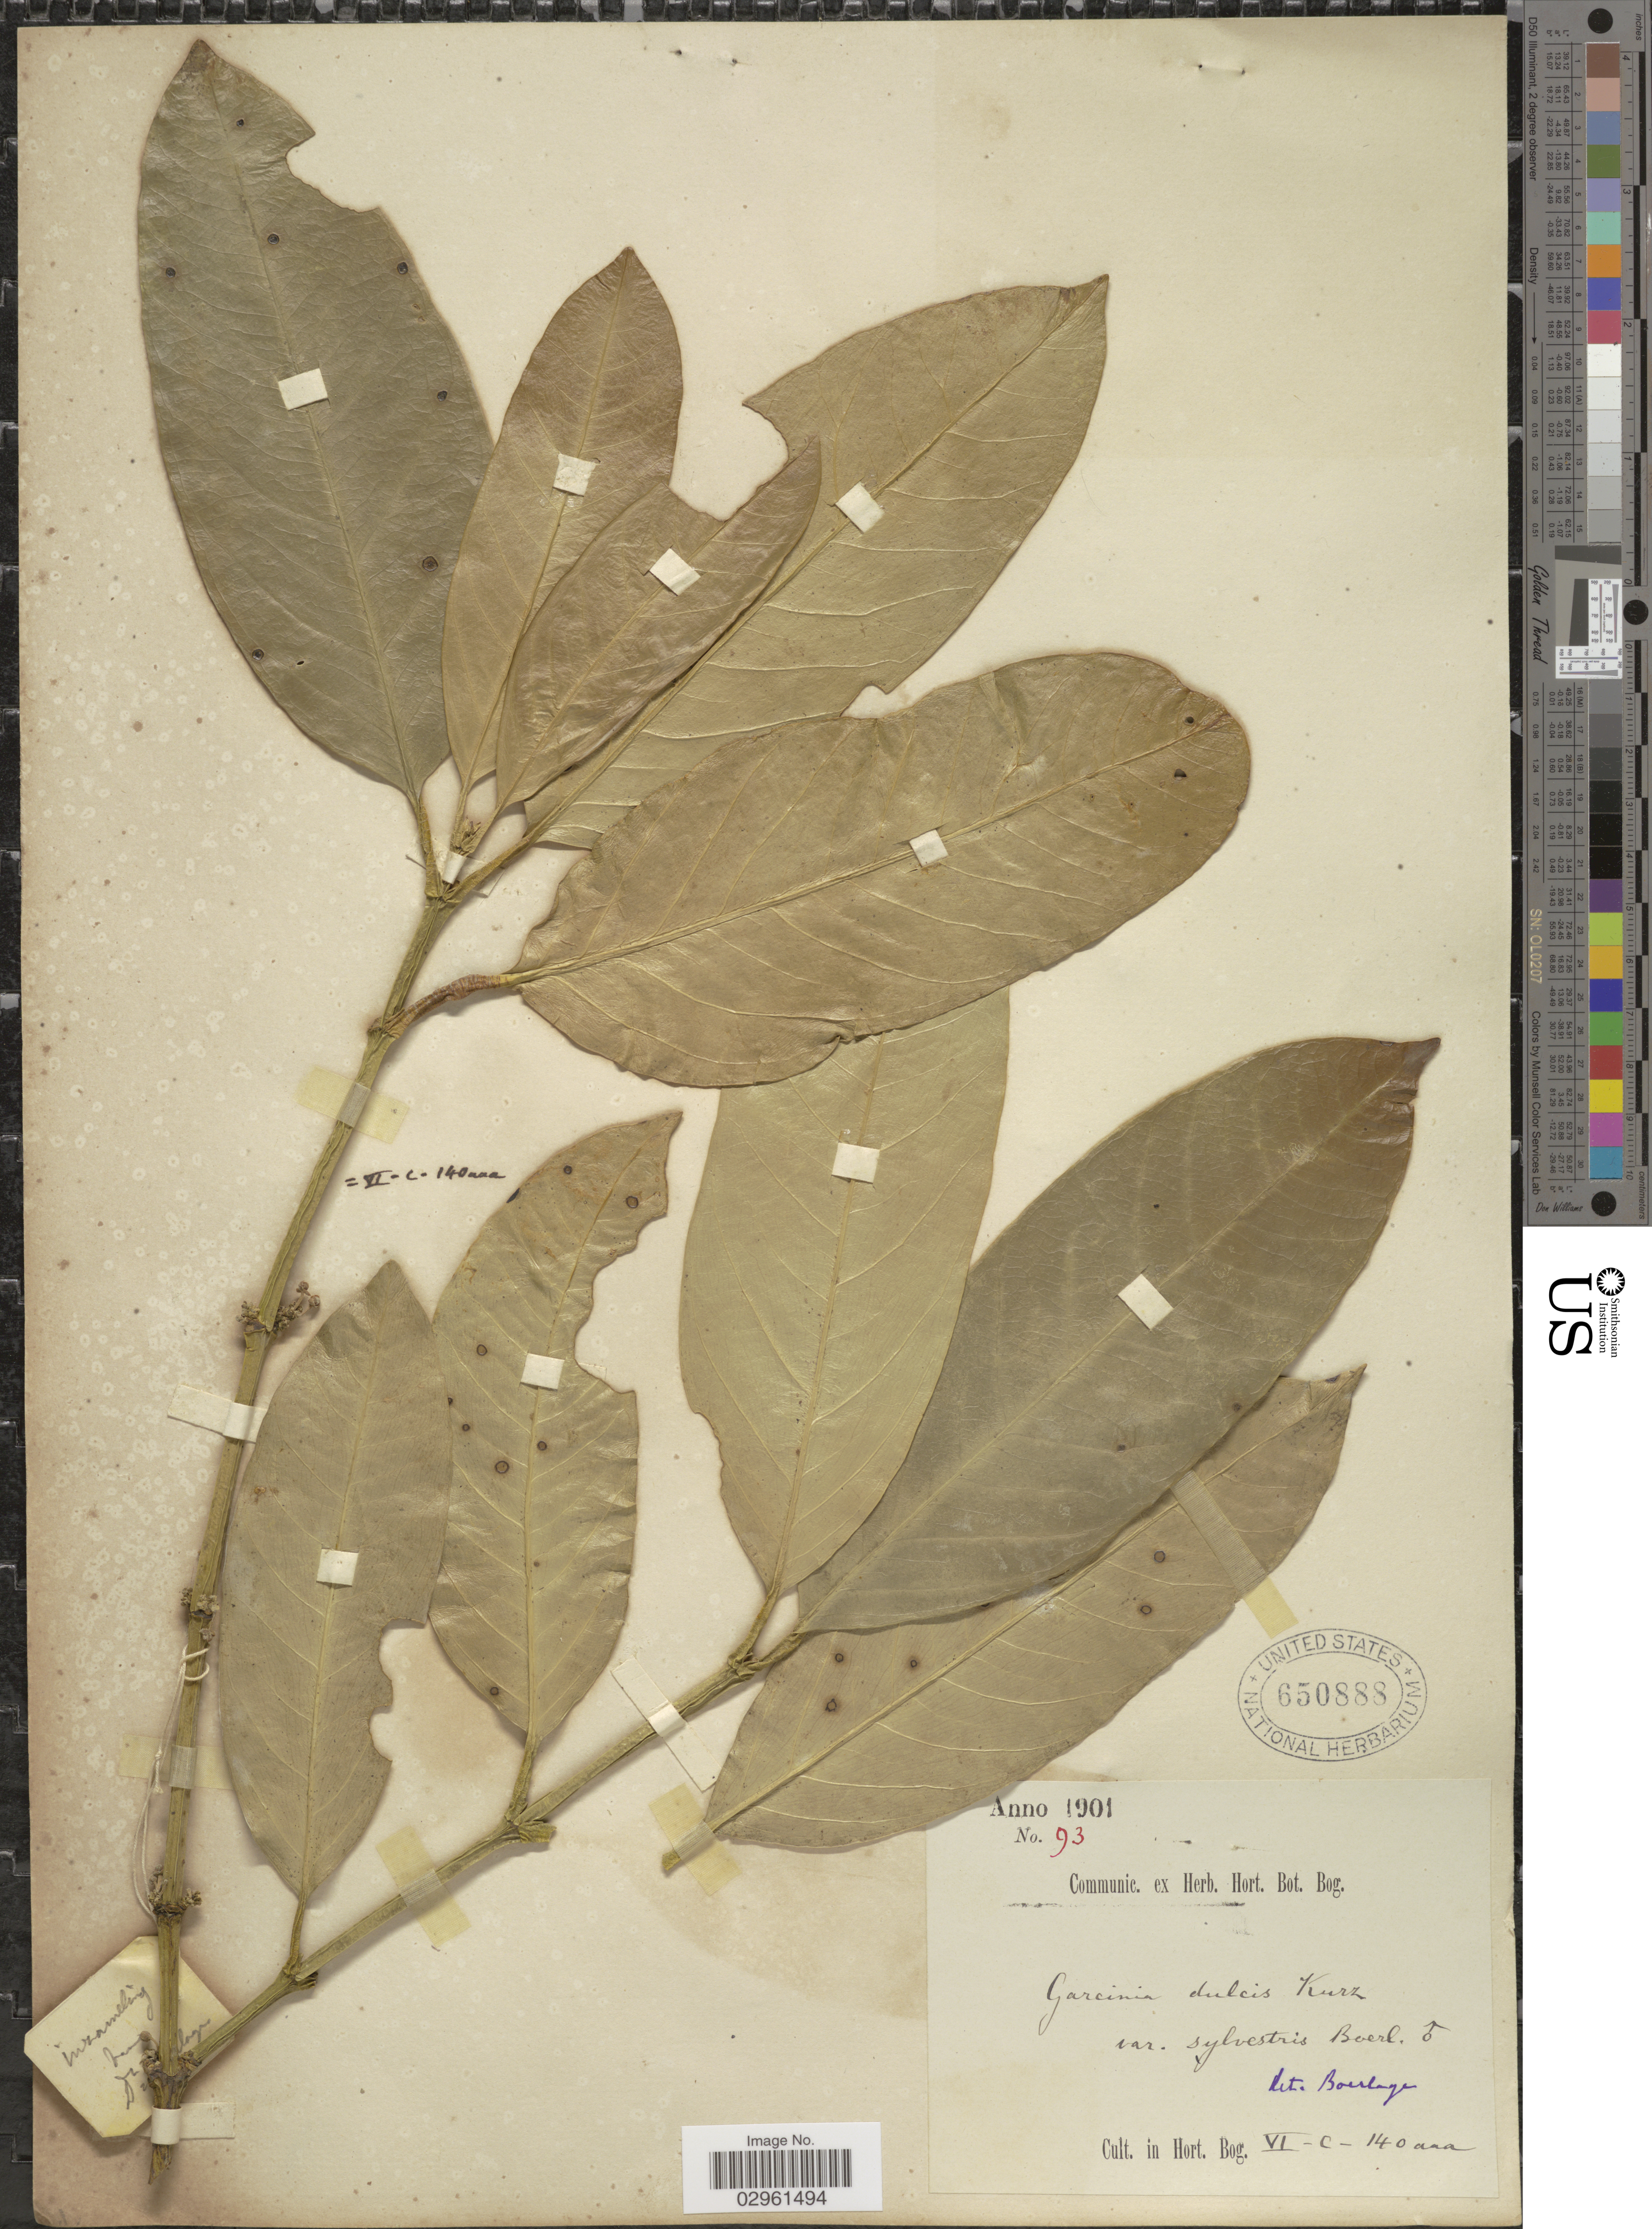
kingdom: Plantae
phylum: Tracheophyta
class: Magnoliopsida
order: Malpighiales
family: Clusiaceae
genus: Garcinia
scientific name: Garcinia dulcis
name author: (Roxb.) Kurz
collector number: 93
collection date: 1901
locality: Cult. in Hort. Bog. VI-C-140 ana [interpreted].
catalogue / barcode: US 650888